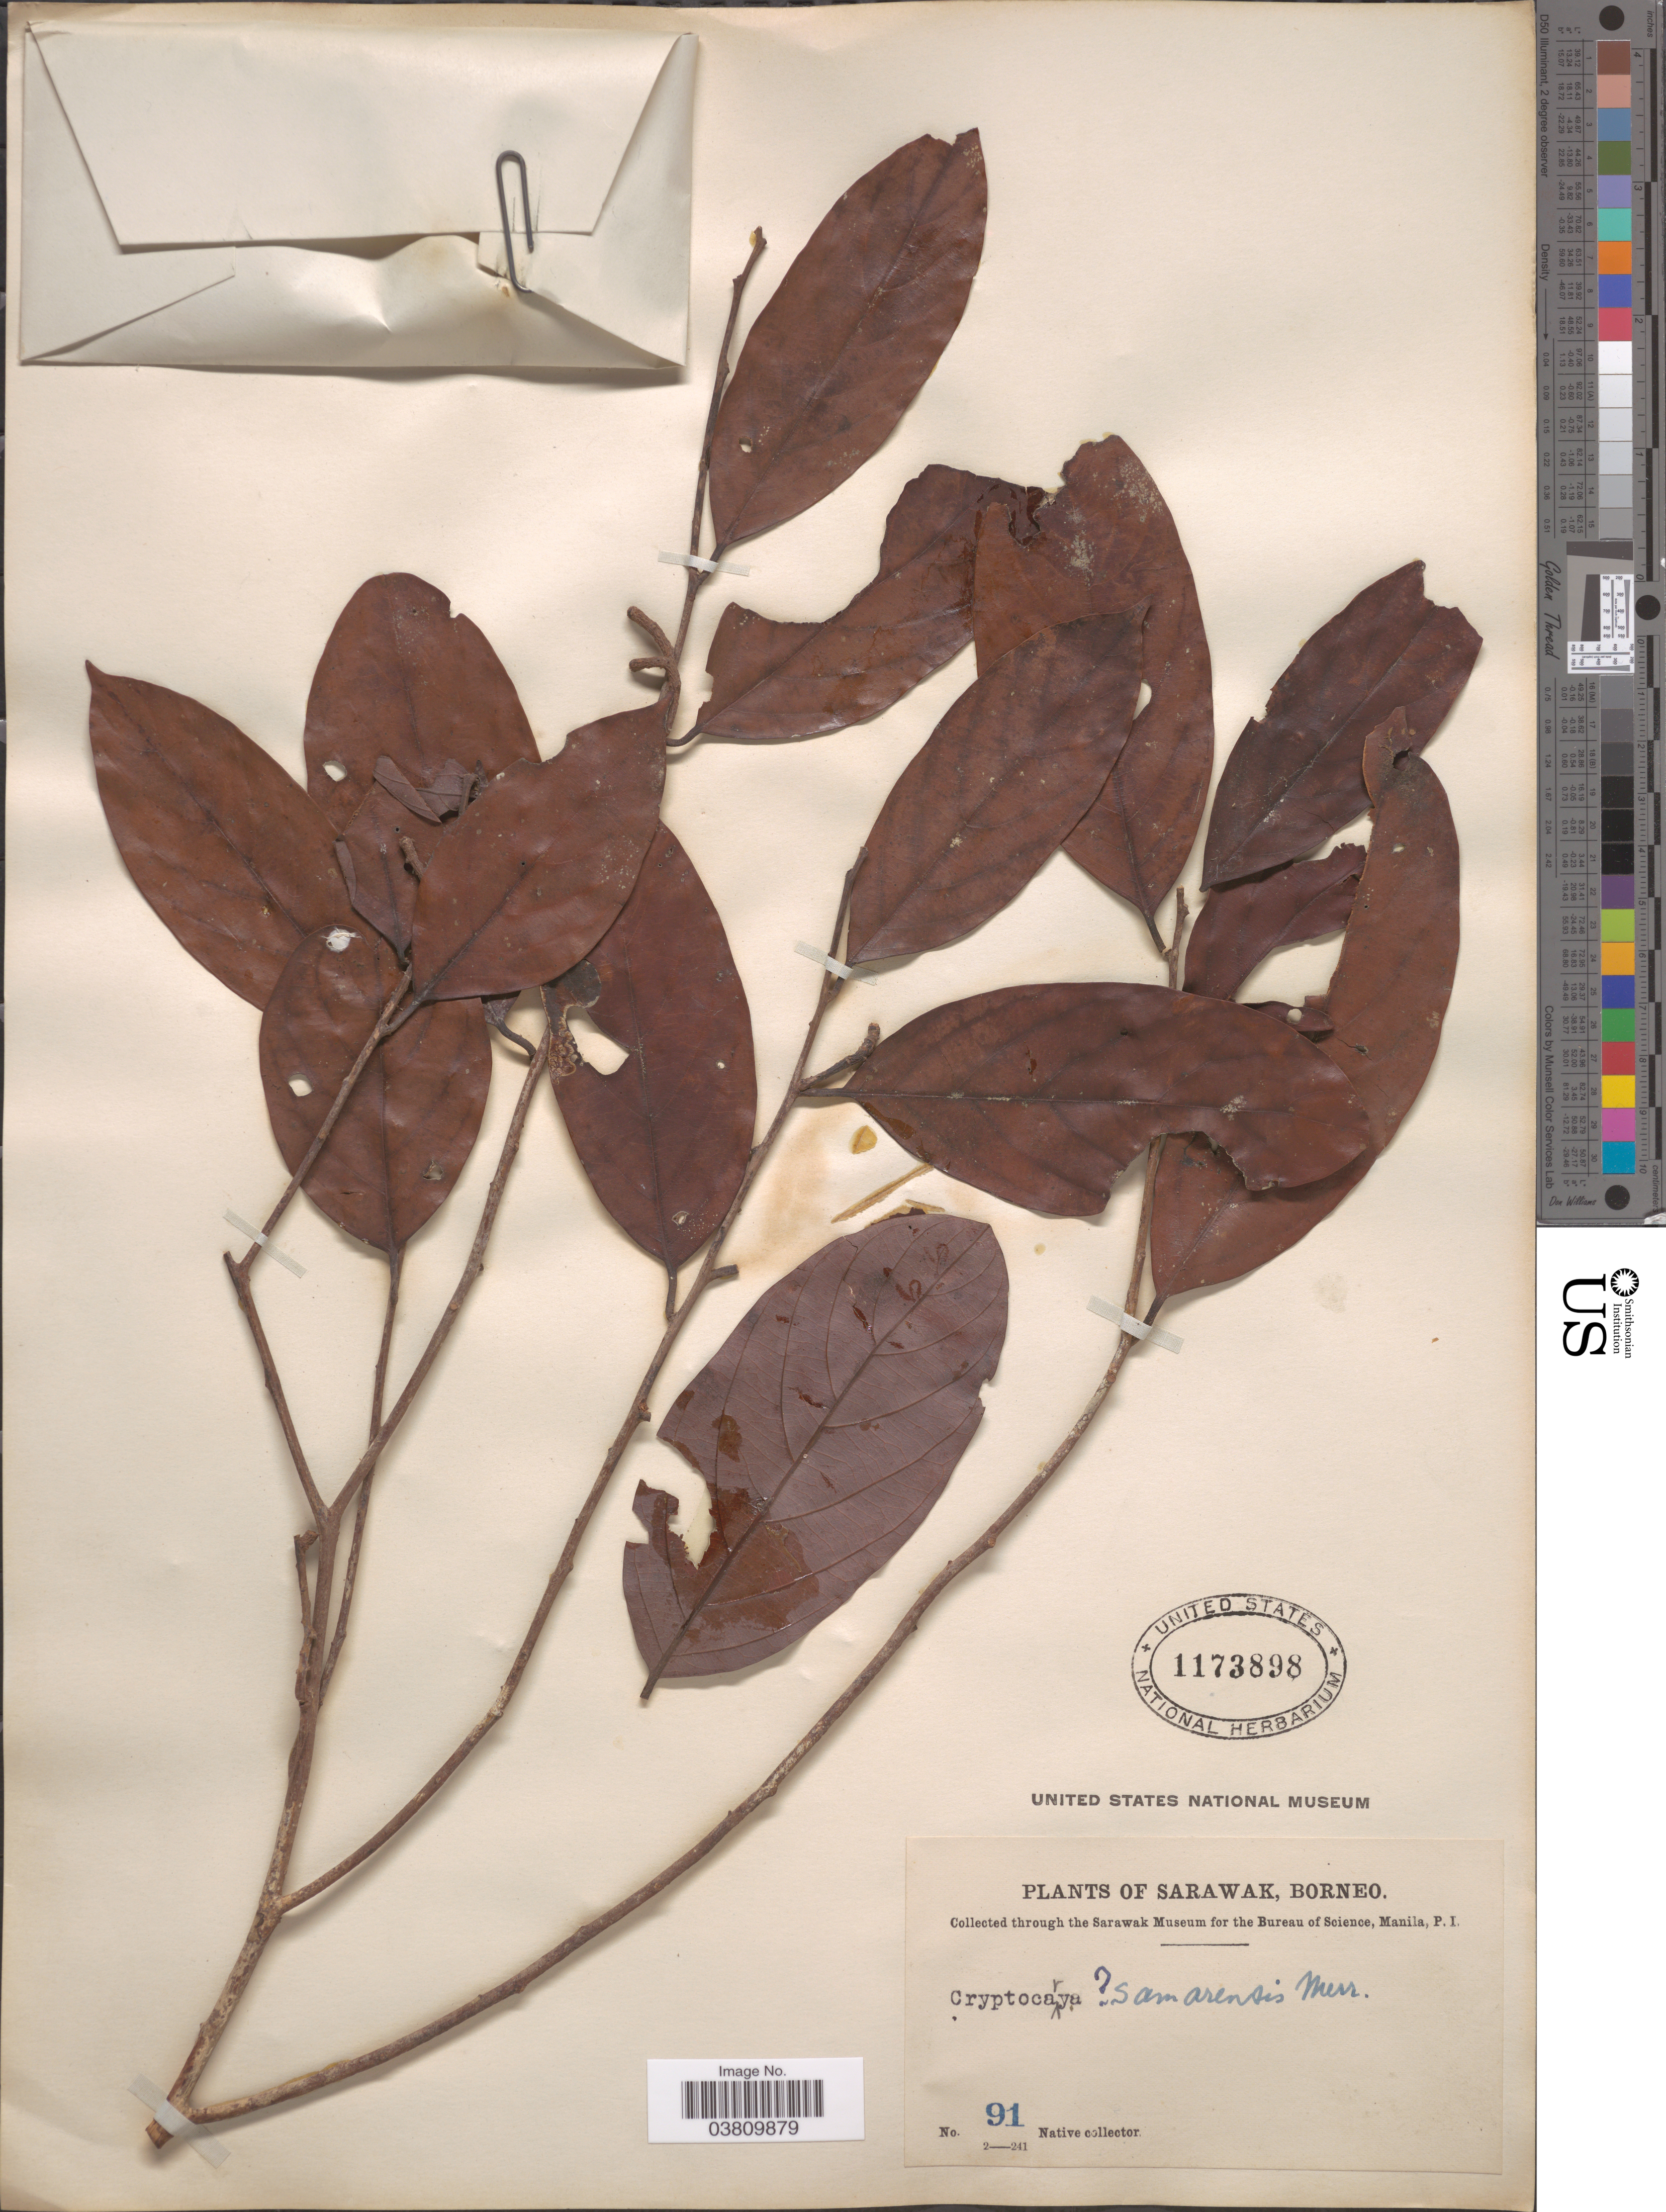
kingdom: Plantae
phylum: Tracheophyta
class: Magnoliopsida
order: Laurales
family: Lauraceae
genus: Cryptocarya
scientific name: Cryptocarya samarensis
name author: Merr.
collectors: Native collector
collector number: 91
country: Malaysia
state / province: Sarawak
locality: Borneo.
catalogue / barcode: US 1173898